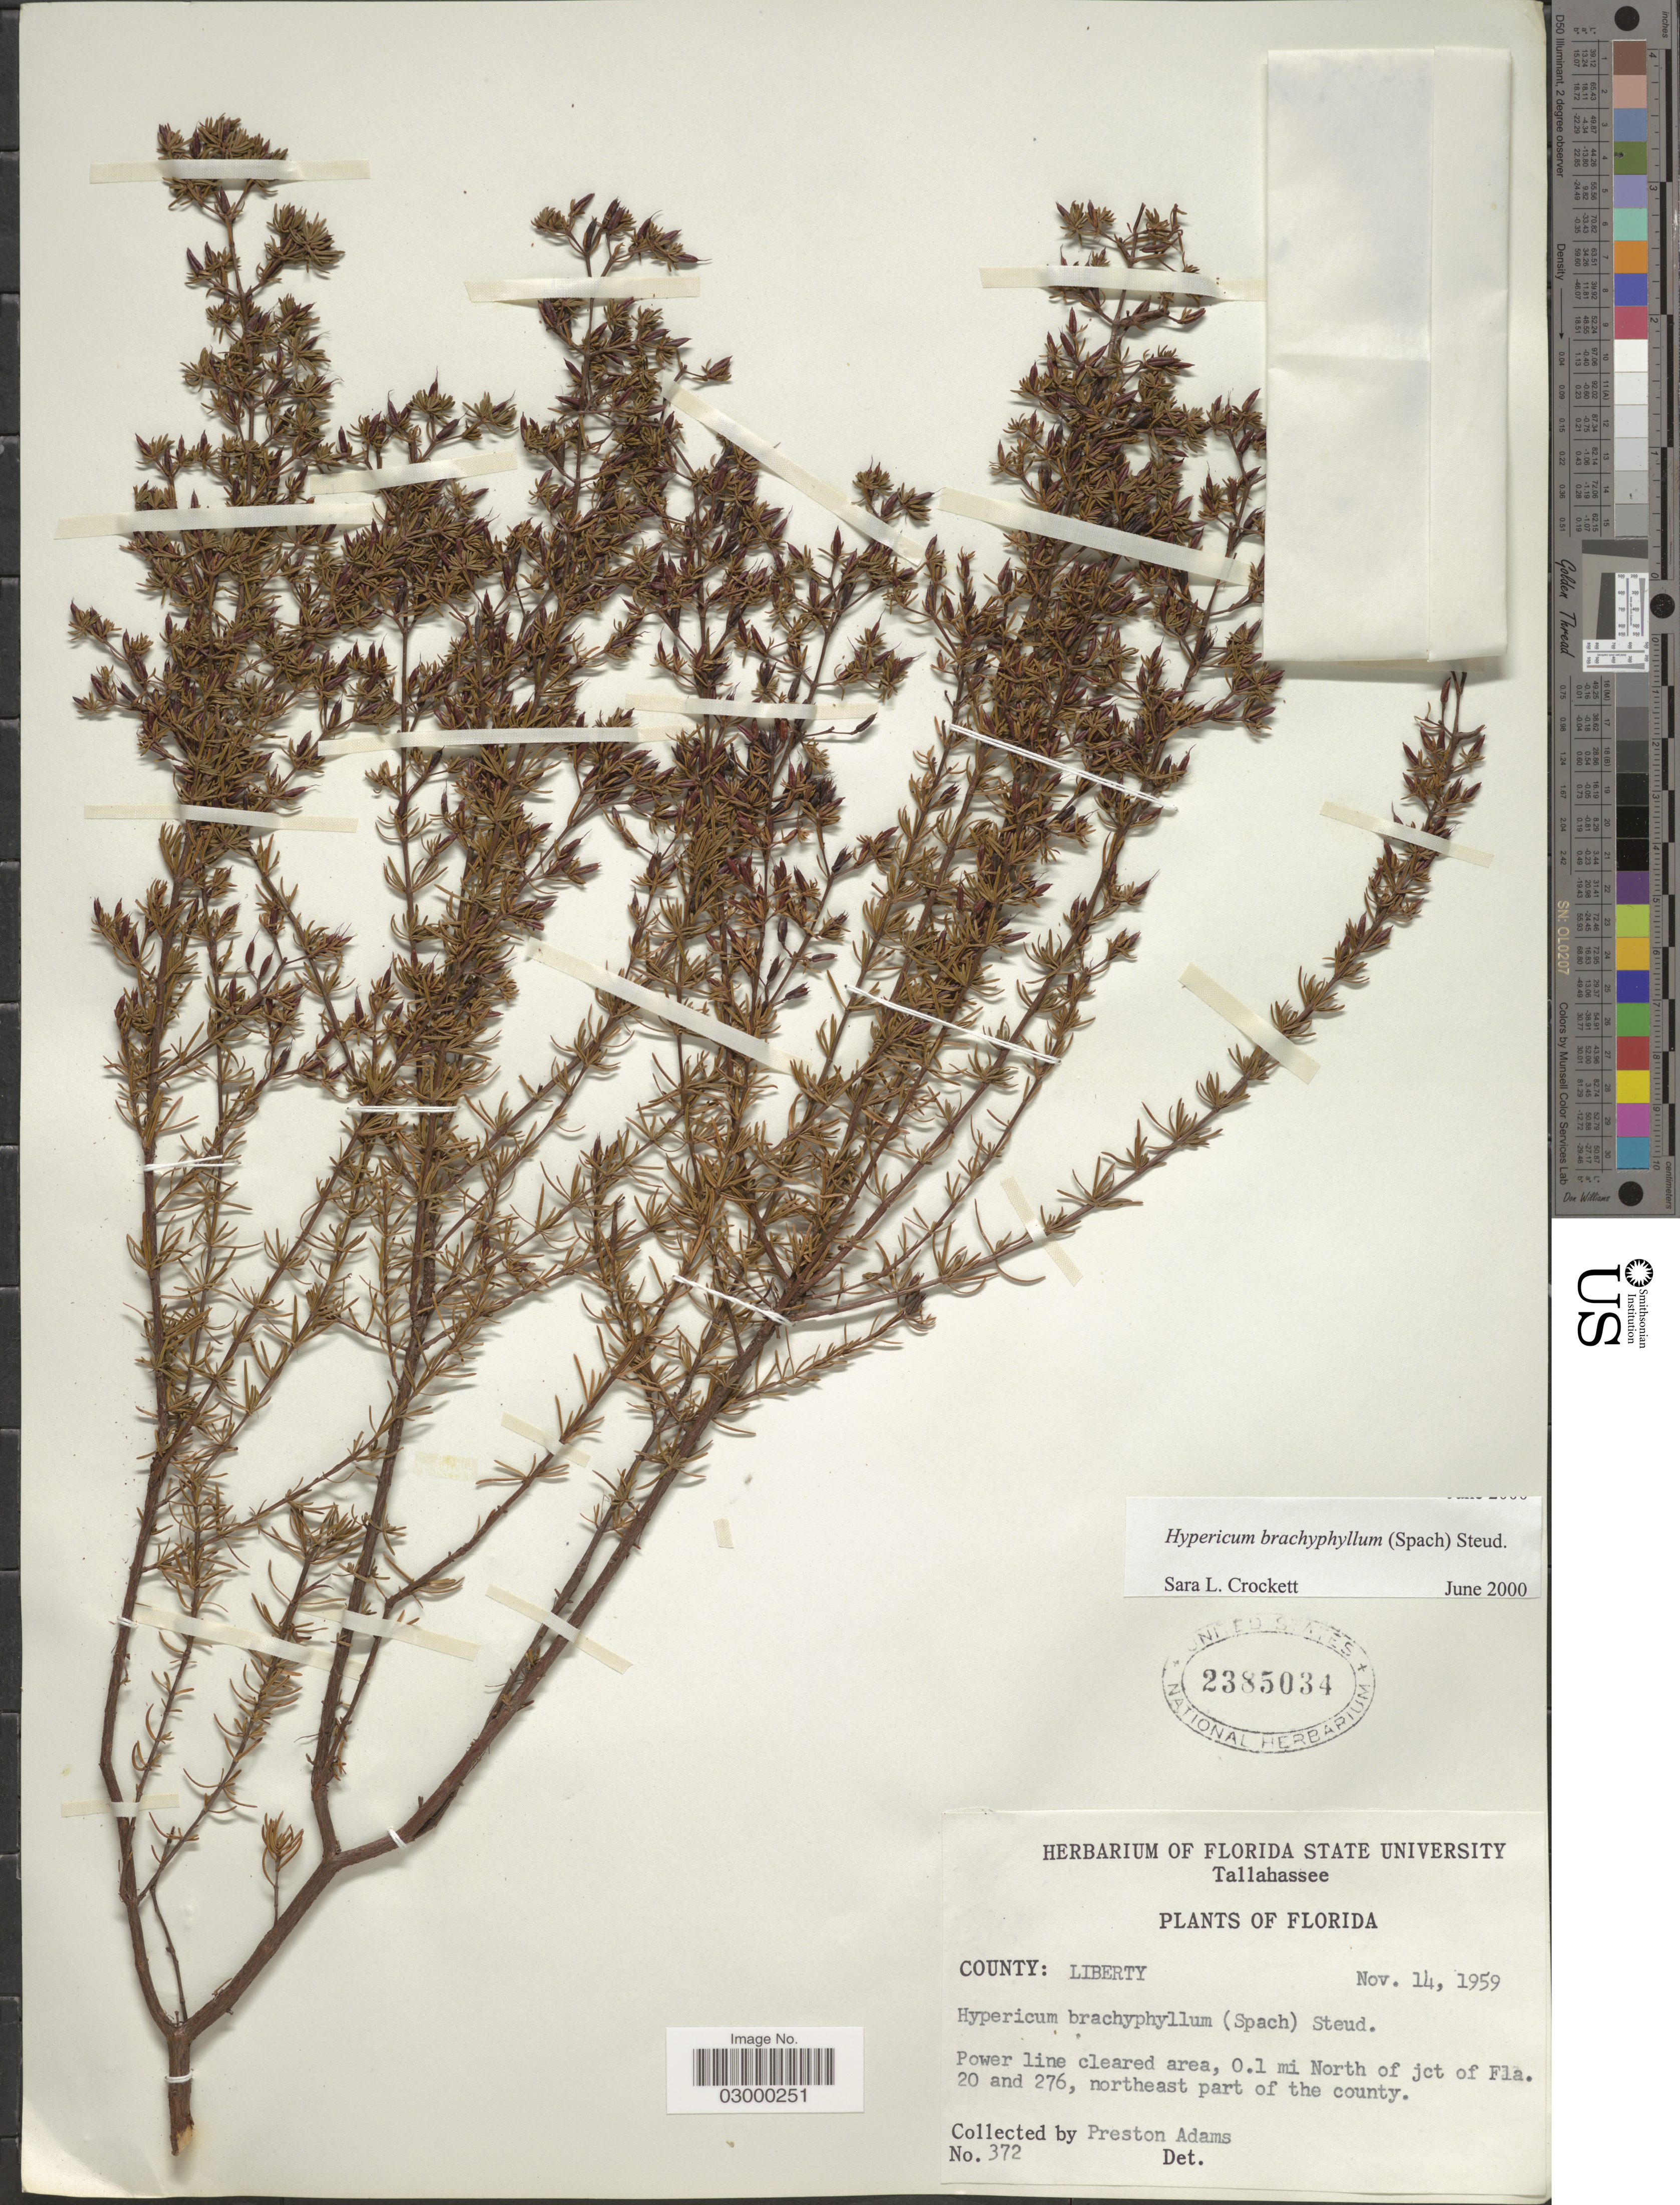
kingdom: Plantae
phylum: Tracheophyta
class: Magnoliopsida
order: Malpighiales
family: Hypericaceae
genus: Hypericum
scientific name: Hypericum brachyphyllum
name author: (Spach) Steud.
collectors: P. Adams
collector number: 372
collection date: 1959-11-14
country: United States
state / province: Florida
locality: County: Liberty, Power line cleared area, 0.1 mi North of jct of Fla. 20 and 276, northeast part of the county.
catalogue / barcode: US 2385034